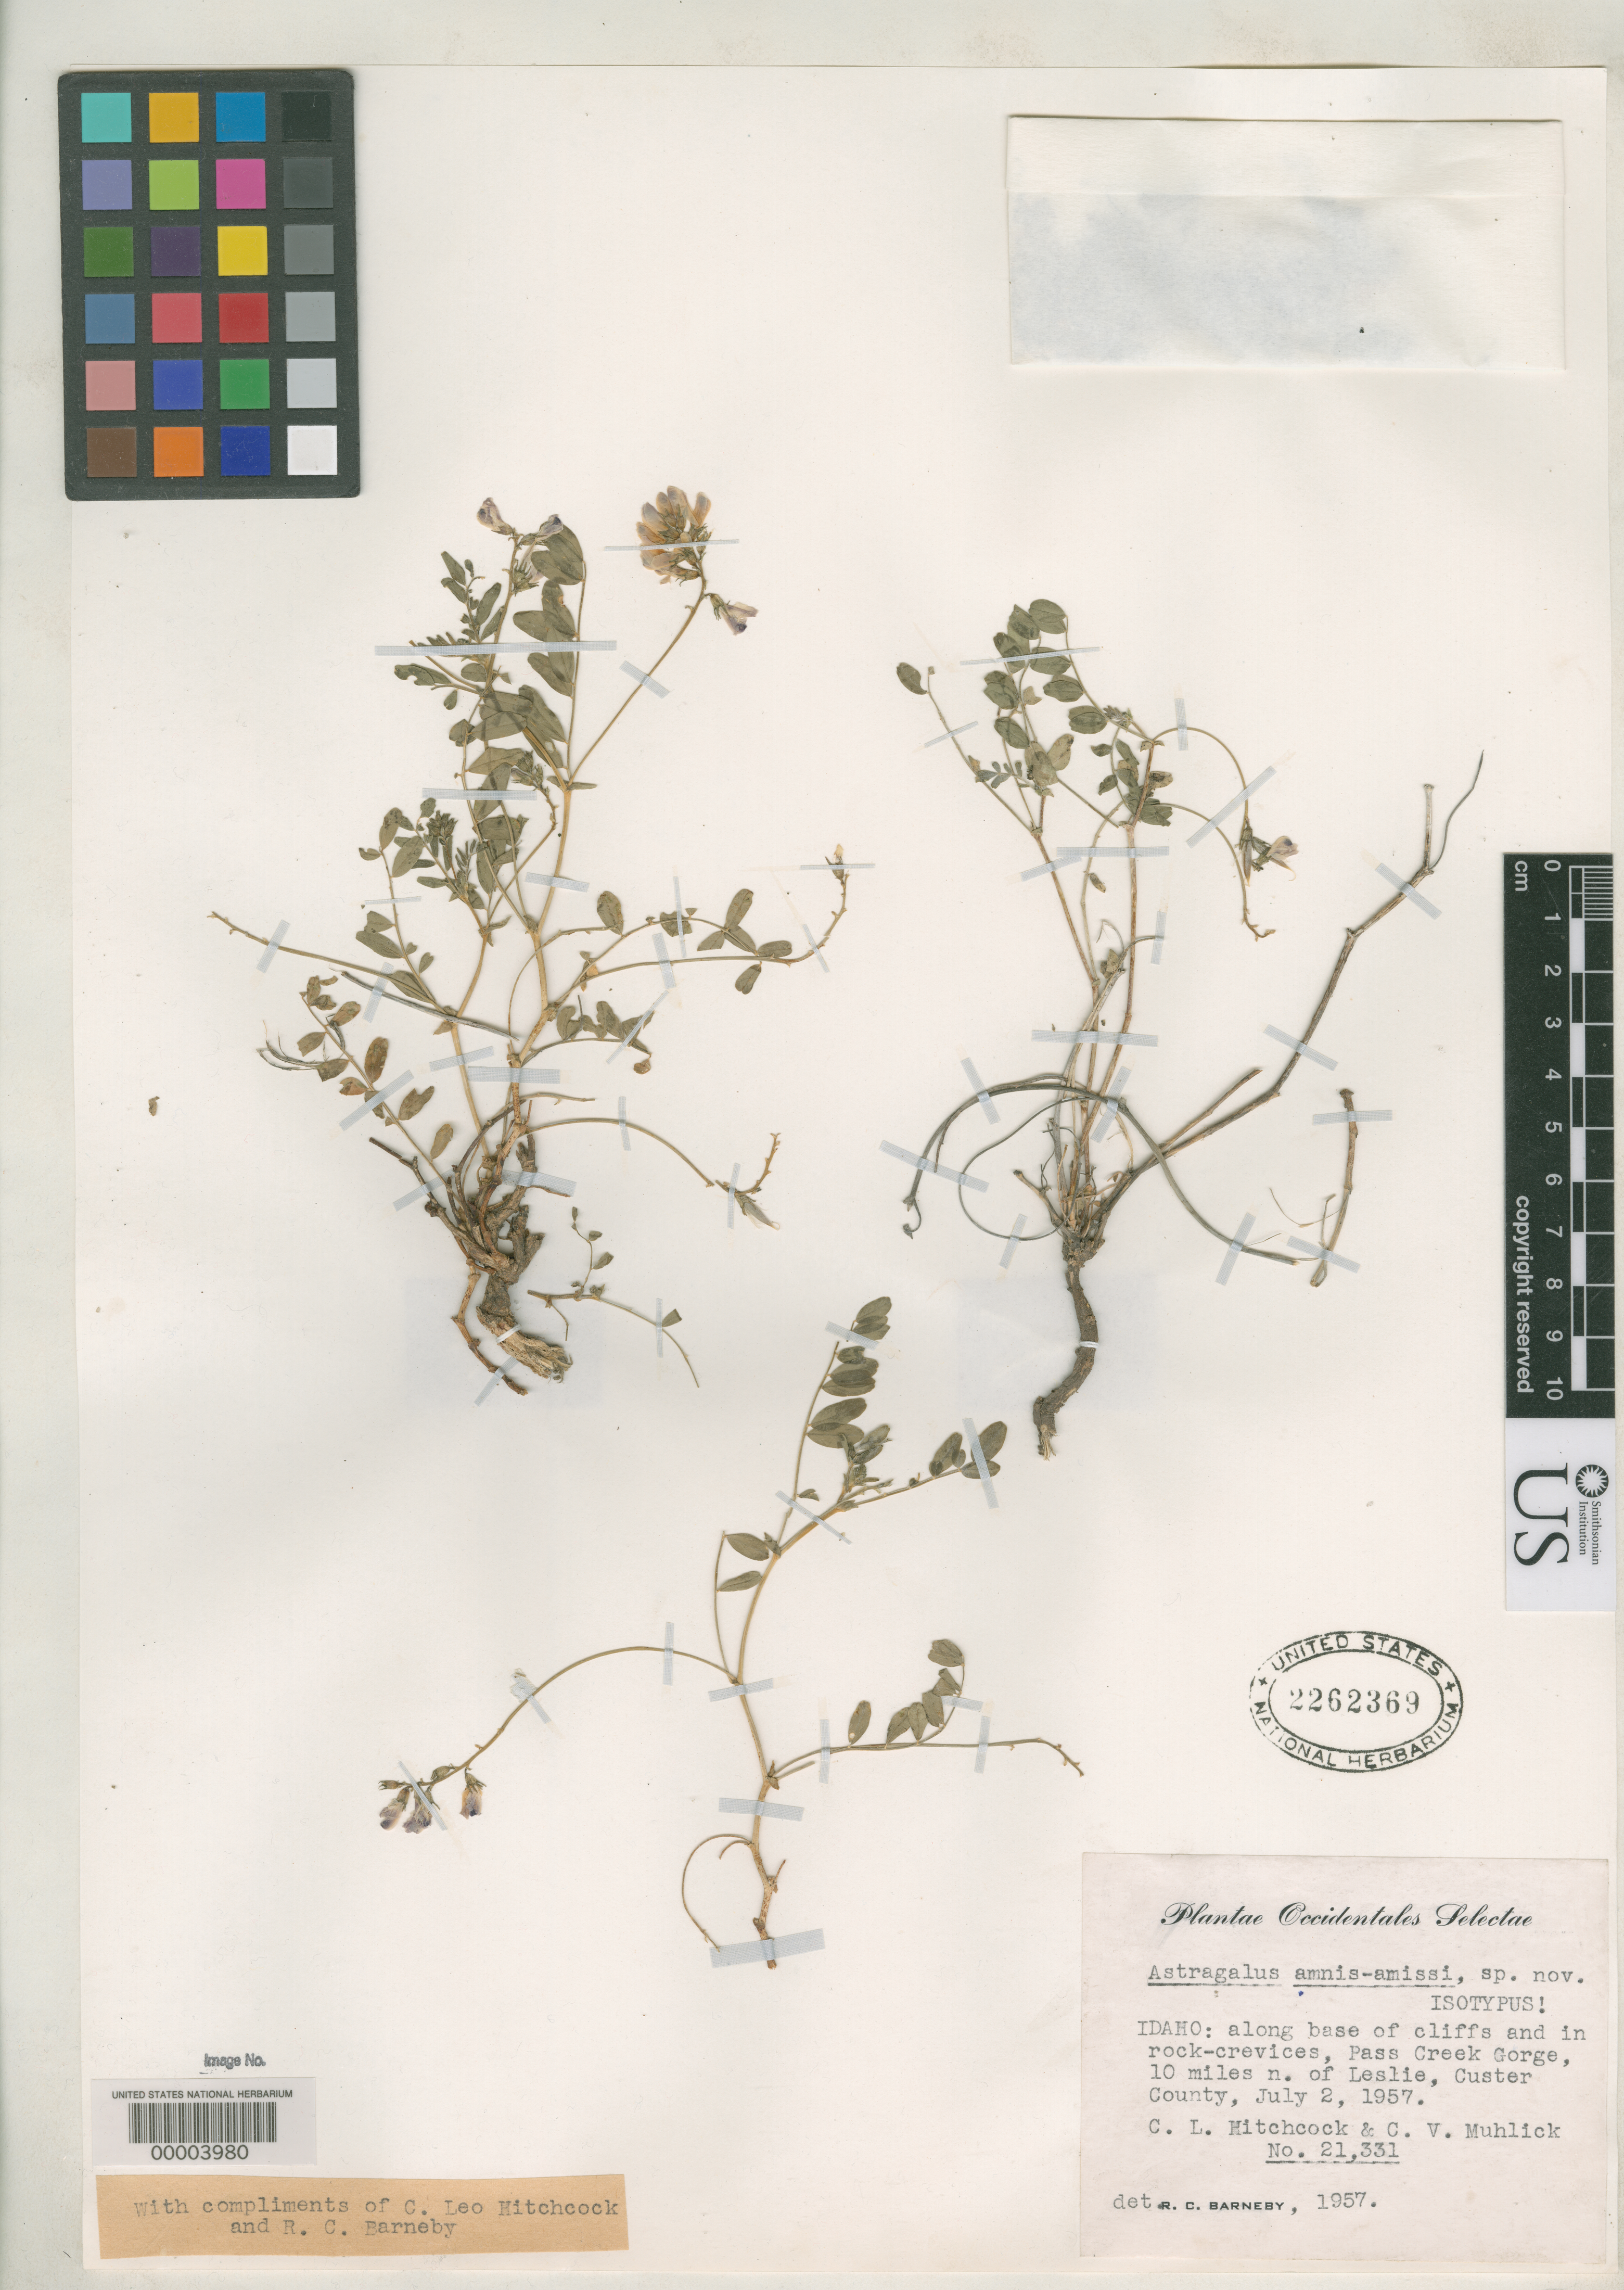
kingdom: Plantae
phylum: Tracheophyta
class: Magnoliopsida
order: Fabales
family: Fabaceae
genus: Astragalus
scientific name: Astragalus amnis-amissi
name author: Barneby in C.L. Hitchc.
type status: Isotype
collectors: A. S. Hitchcock & C. Muhlick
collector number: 21331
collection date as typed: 02 Jul 1957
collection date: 1957-07-02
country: United States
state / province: Idaho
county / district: Custer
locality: Leslie, Pass Creek Gorge.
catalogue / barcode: US 2262369